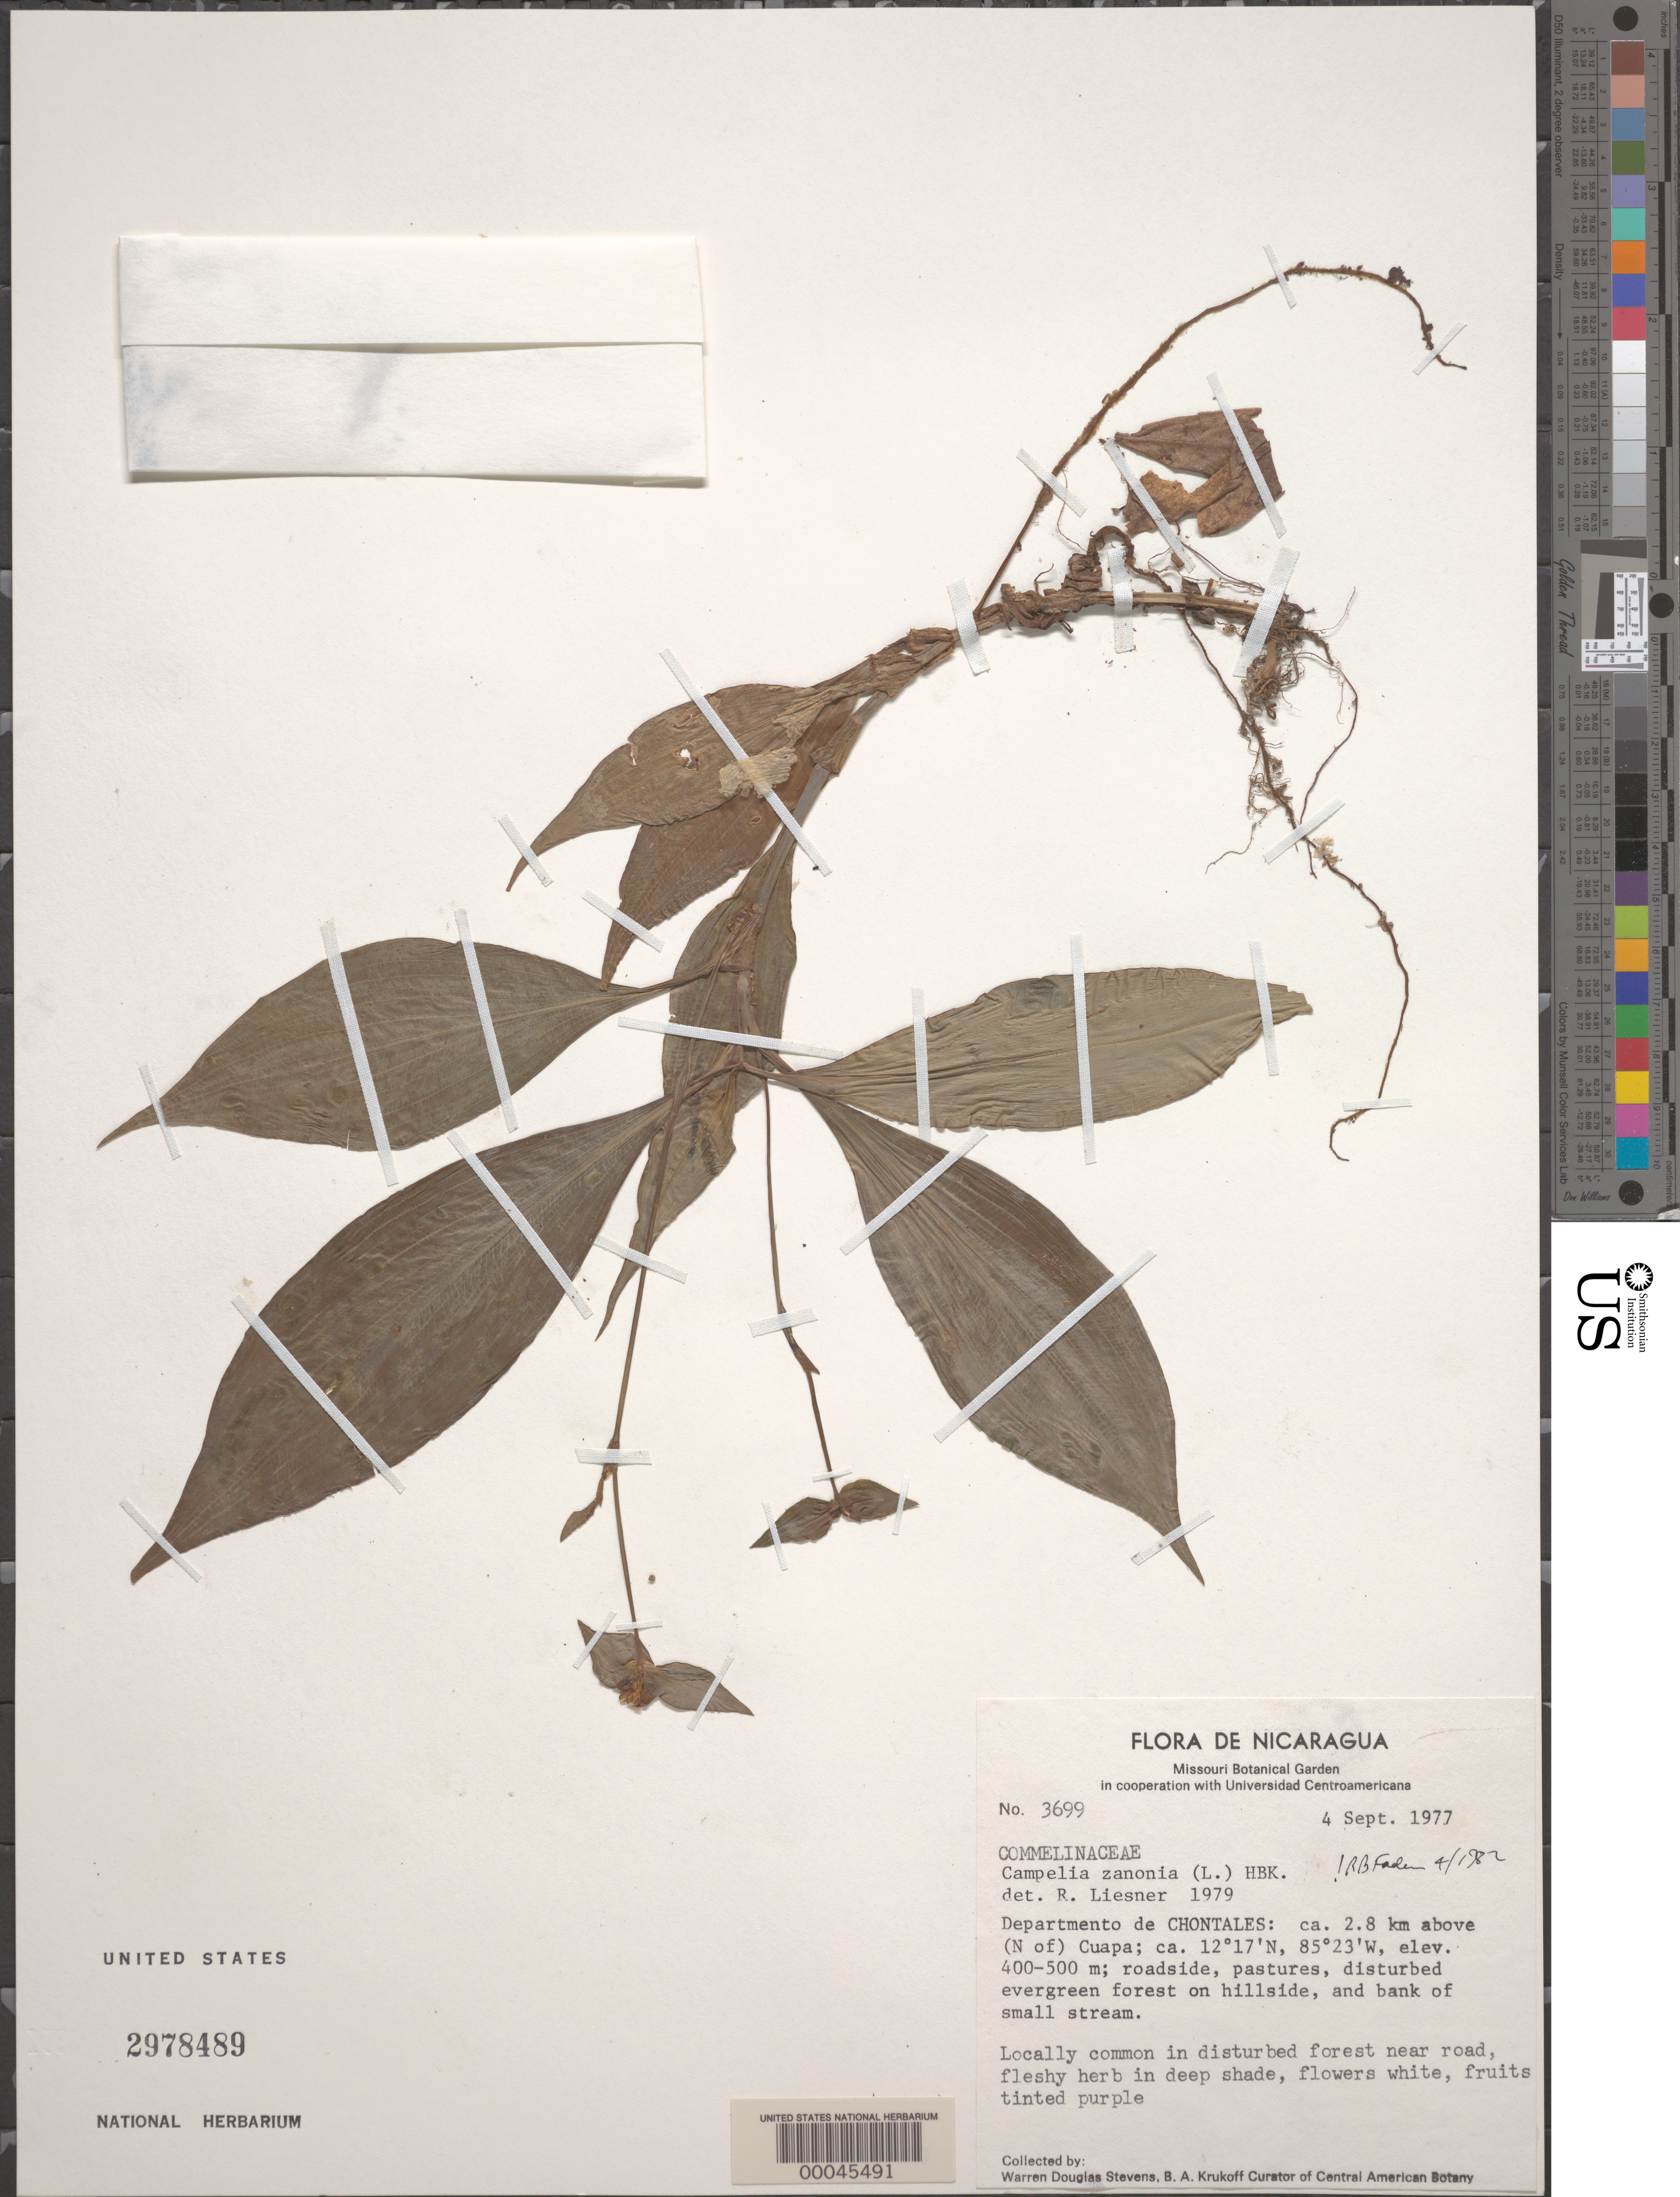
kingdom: Plantae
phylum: Tracheophyta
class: Liliopsida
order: Commelinales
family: Commelinaceae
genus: Tradescantia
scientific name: Tradescantia zanonia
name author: (L.) Sw.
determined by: Liesner, R. L.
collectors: W. D. Stevens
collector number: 3699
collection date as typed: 04 Sep 1977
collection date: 1977-09-04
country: Nicaragua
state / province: Chontales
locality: Above cuapa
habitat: Roadside, disturbed forest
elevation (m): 400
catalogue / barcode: US 2978489